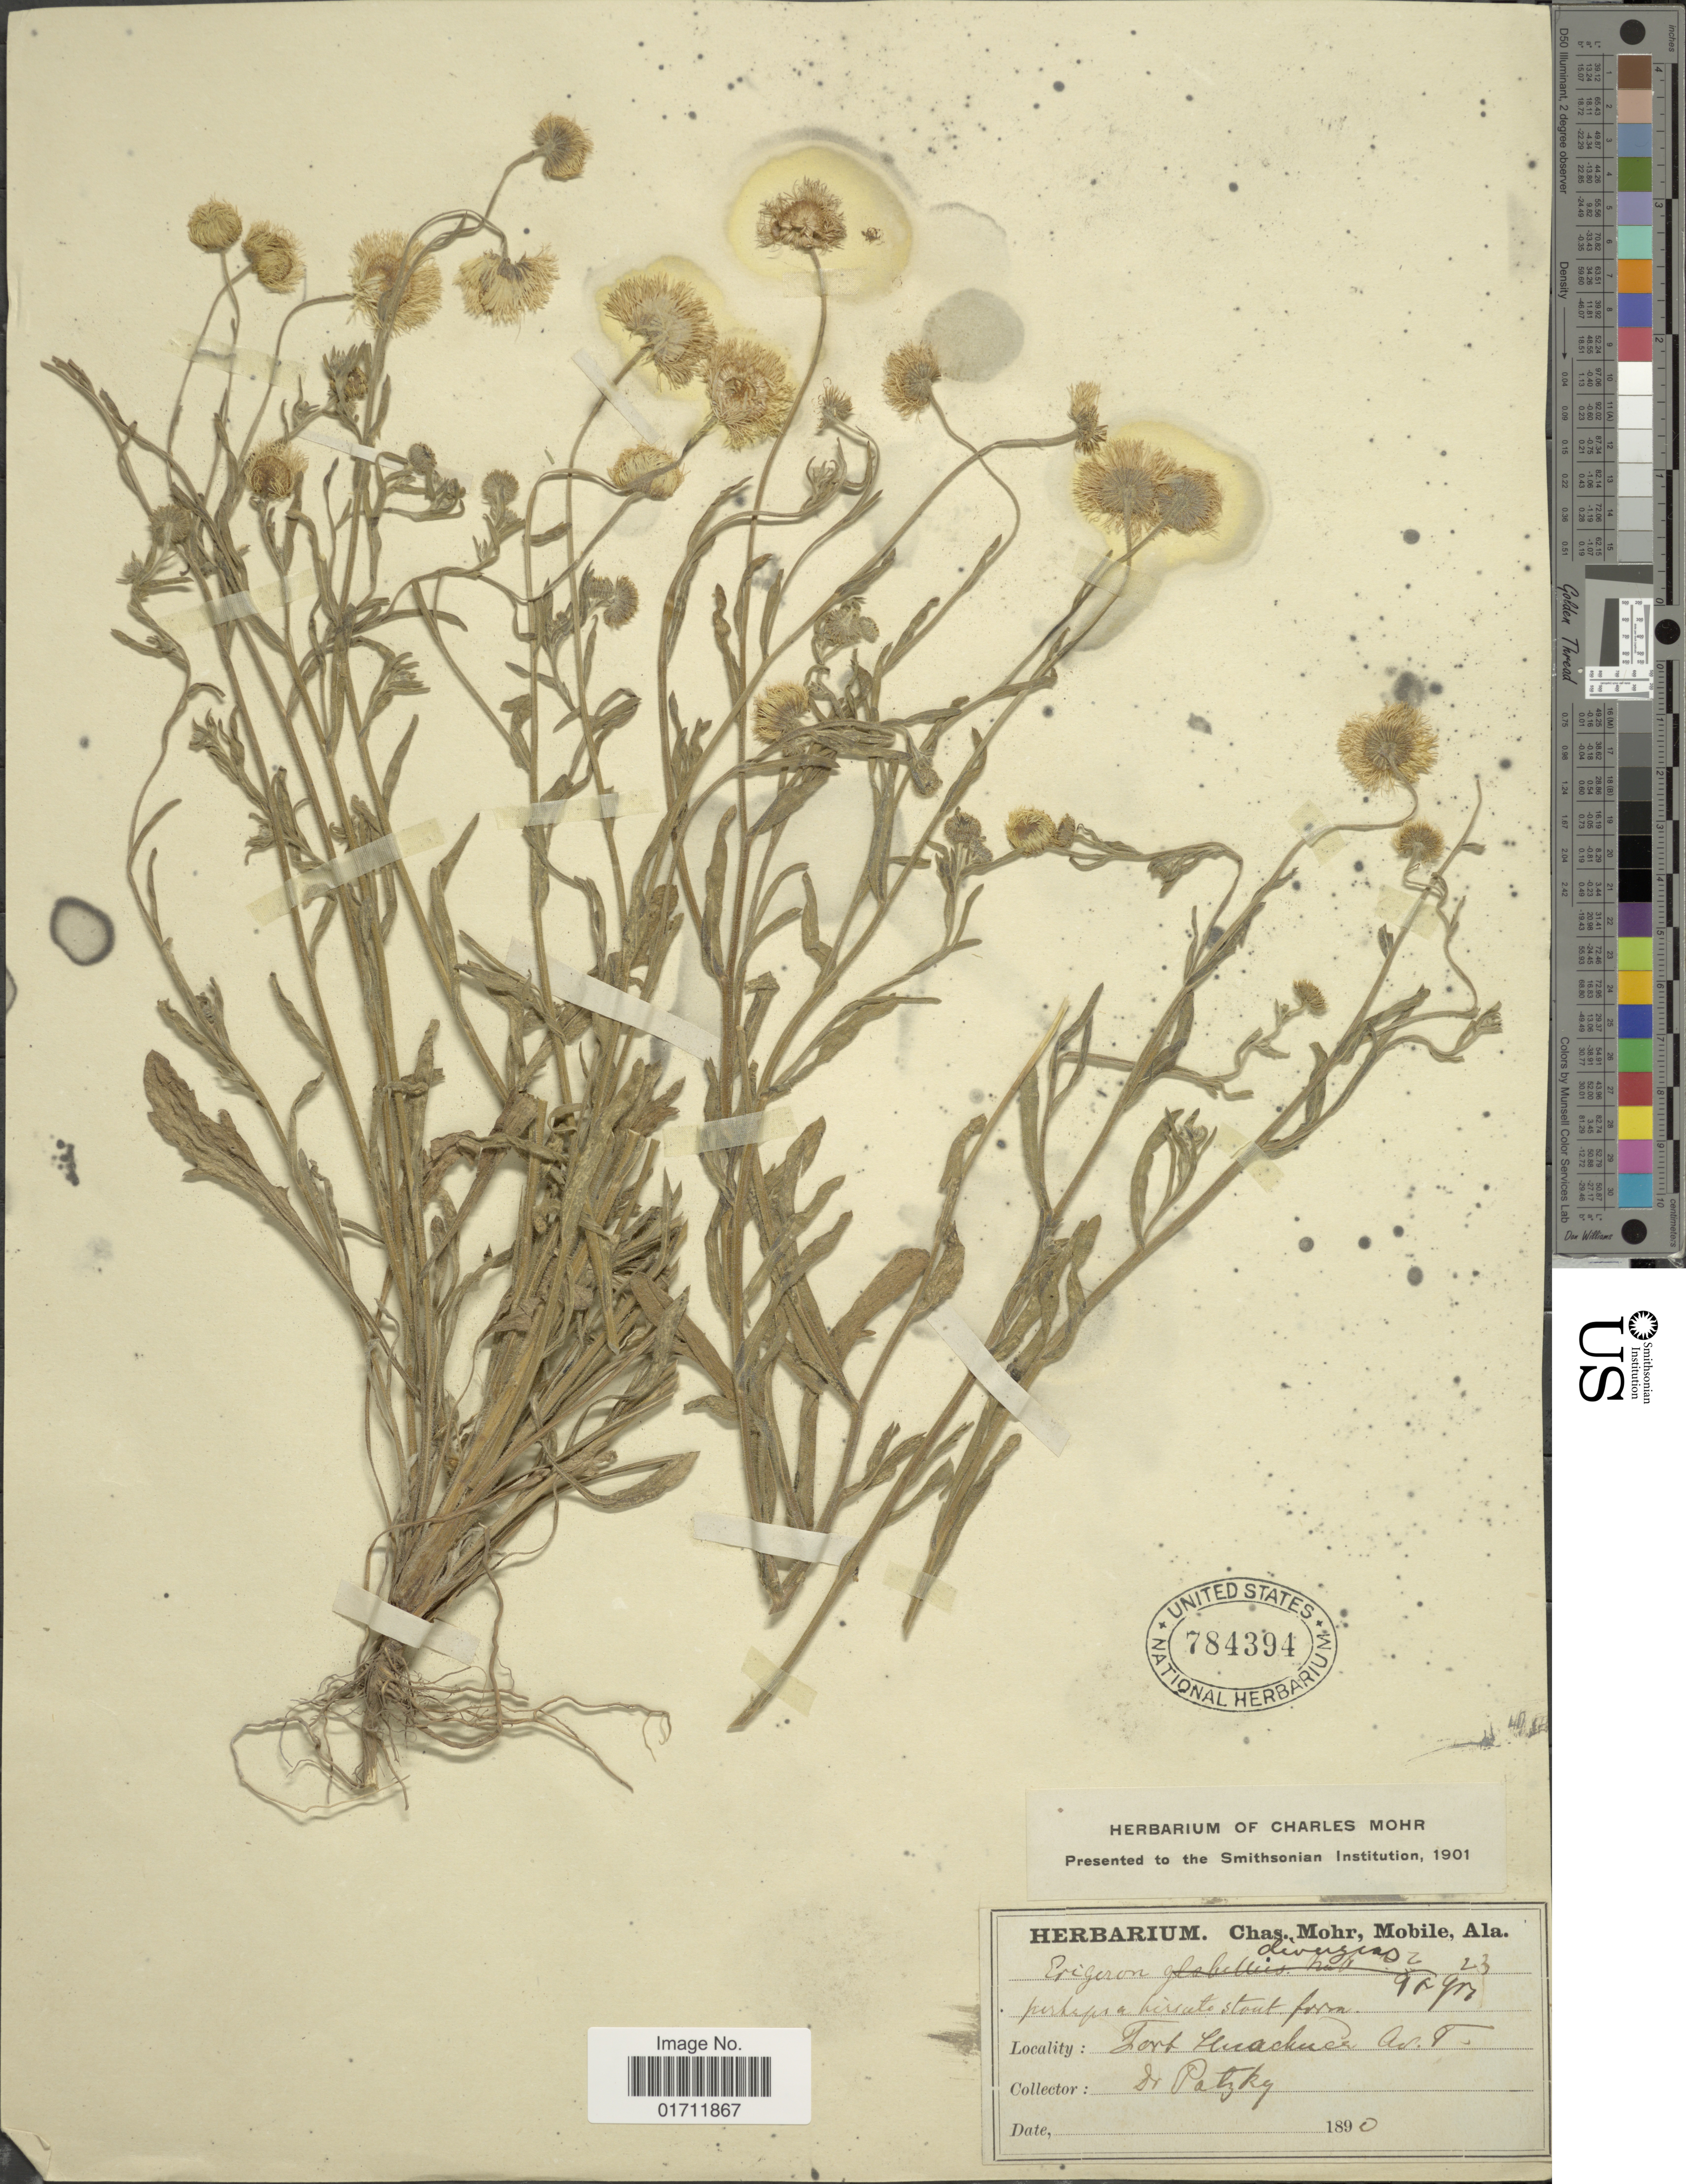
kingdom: Plantae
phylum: Tracheophyta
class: Magnoliopsida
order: Asterales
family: Asteraceae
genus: Erigeron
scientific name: Erigeron divergens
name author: Torr. & A. Gray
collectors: -. Patzky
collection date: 1890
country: United States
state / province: Arizona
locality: Fort Huachuca.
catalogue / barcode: US 784394